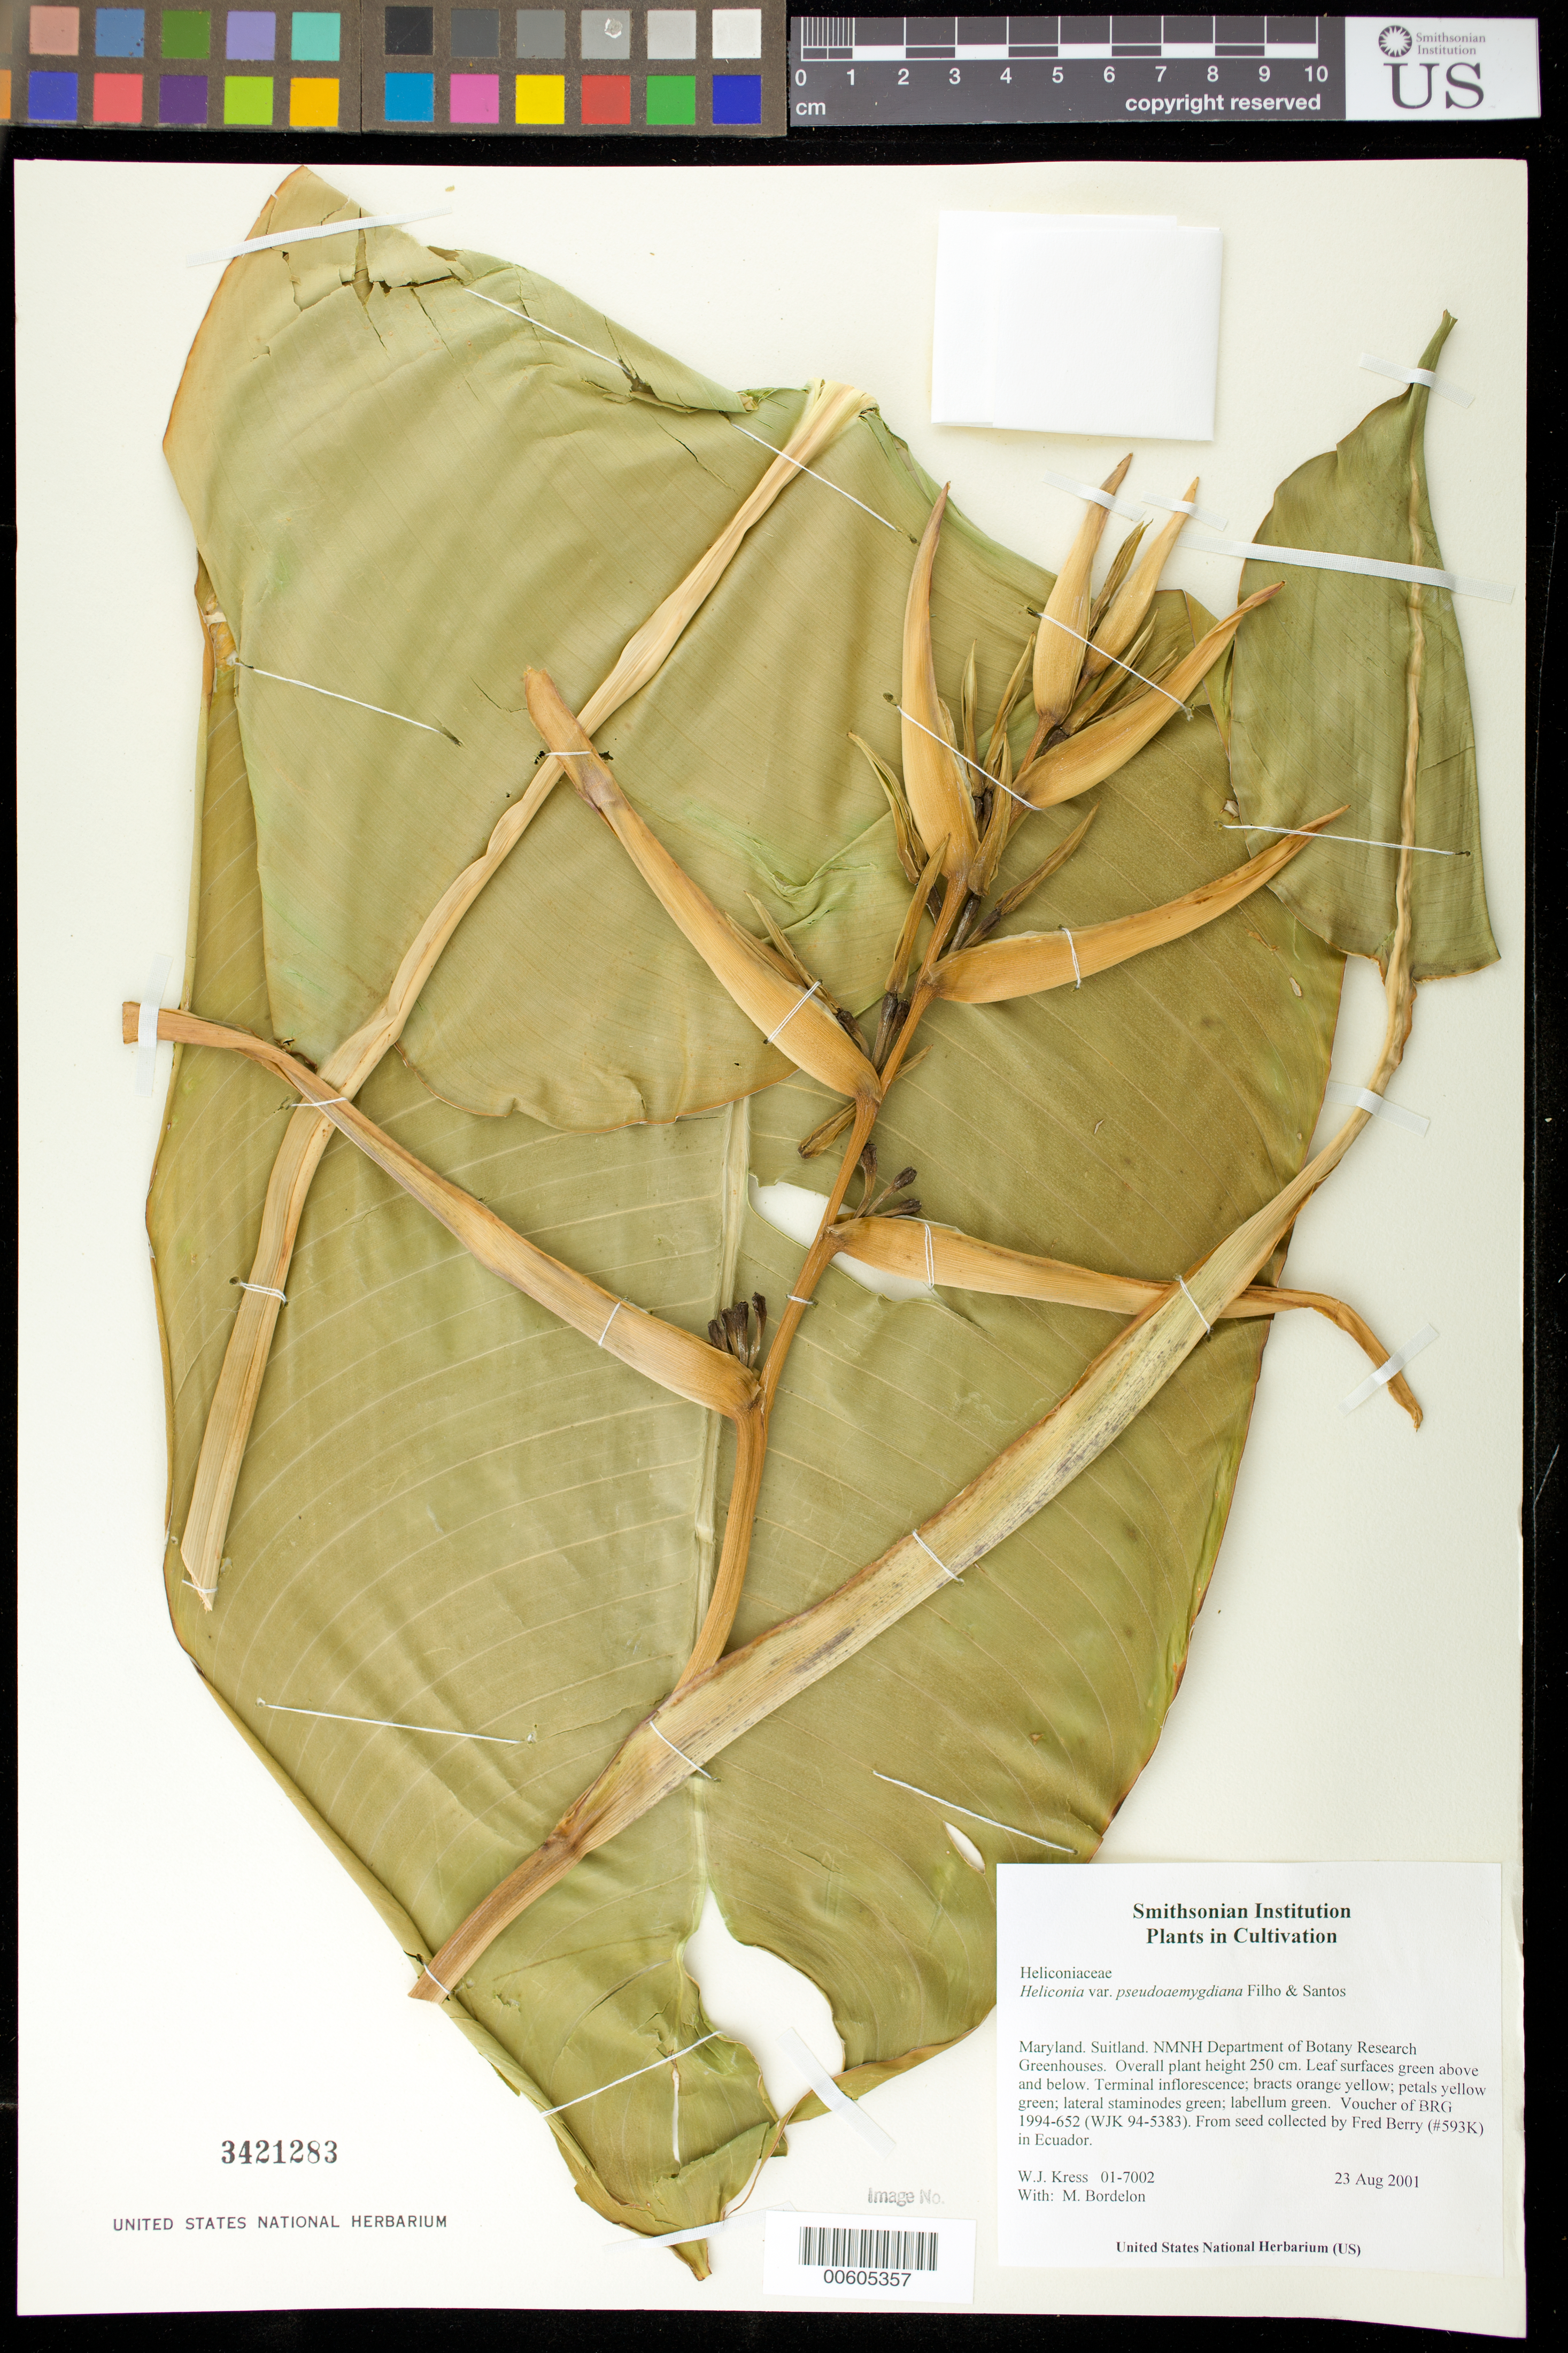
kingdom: Plantae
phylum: Tracheophyta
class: Liliopsida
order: Zingiberales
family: Heliconiaceae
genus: Heliconia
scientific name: Heliconia pseudoaemygdiana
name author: Emygdio & E. Santos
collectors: W. J. Kress & M. Bordelon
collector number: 01-7002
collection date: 2001-08-23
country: United States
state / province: Maryland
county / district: Prince George's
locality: NMNH Botany Research Greenhouses. Suitland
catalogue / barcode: US 3421283